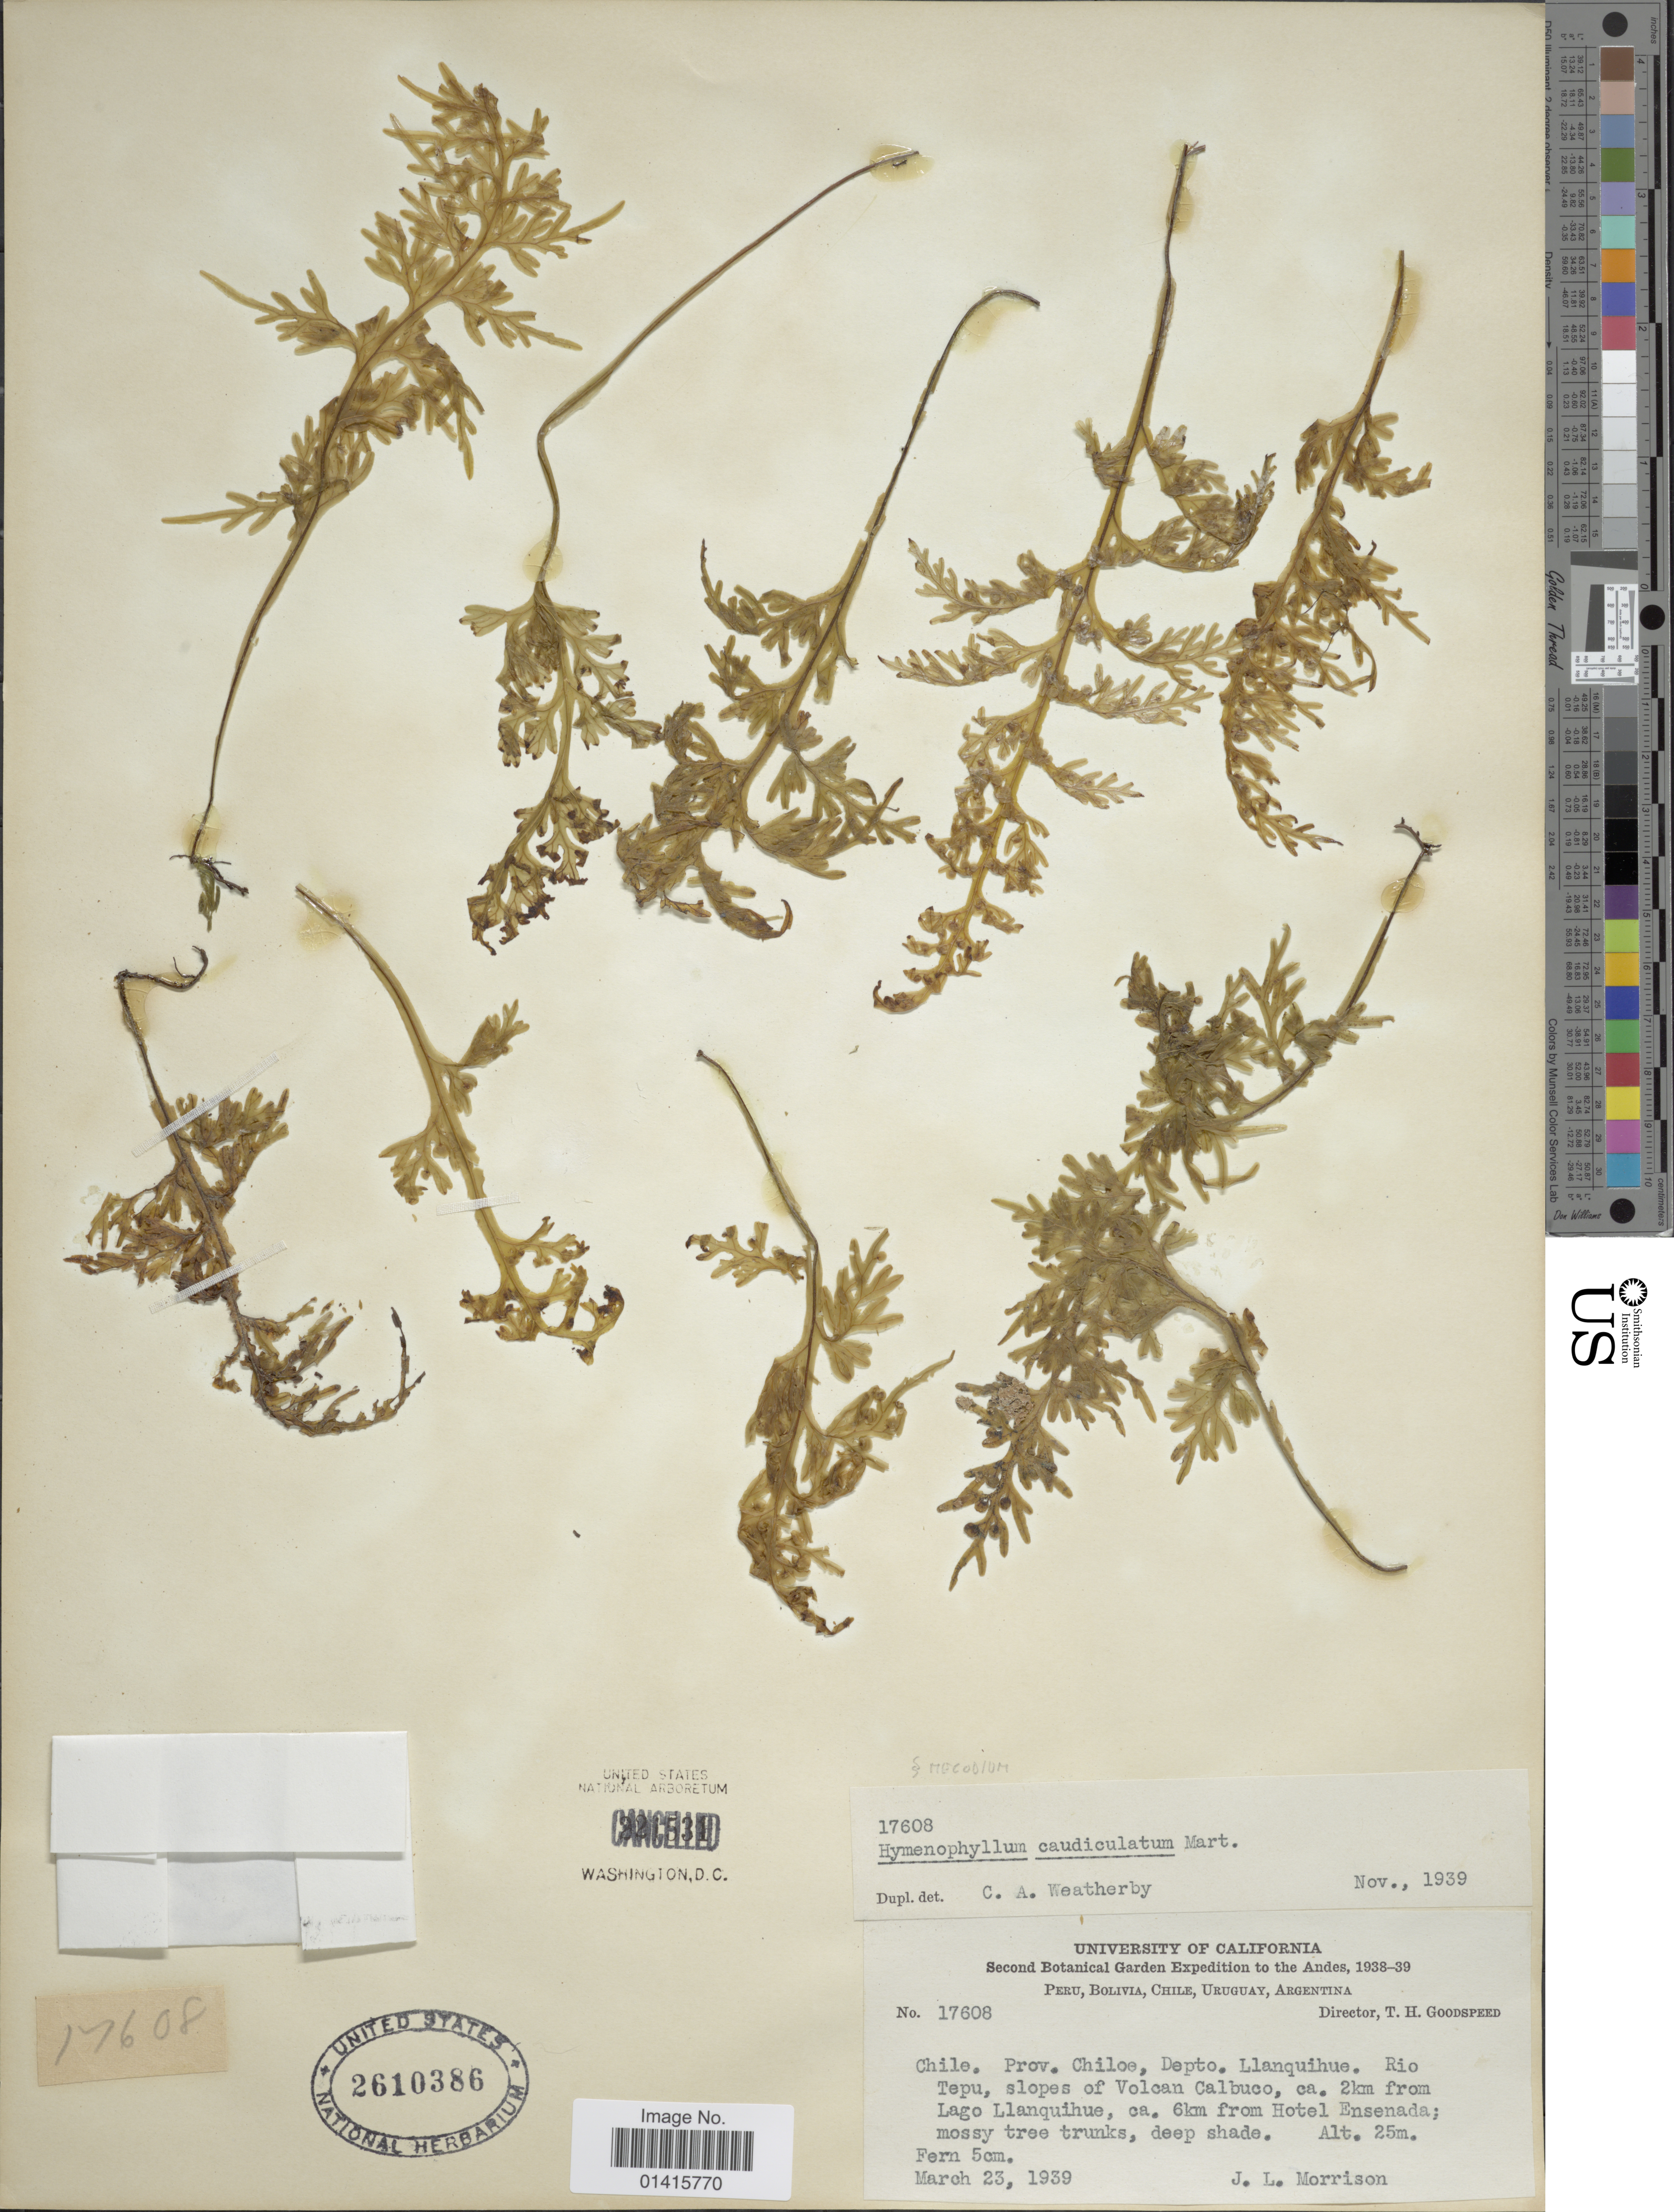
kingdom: Plantae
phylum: Tracheophyta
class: Polypodiopsida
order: Hymenophyllales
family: Hymenophyllaceae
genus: Hymenophyllum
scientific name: Hymenophyllum caudiculatum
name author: Mart.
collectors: J. L. Morrison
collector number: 17608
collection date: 1939-03-23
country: Chile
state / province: Arica y Parinacota (XV)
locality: Chile, prov. Chiloe, Depto. Llangquihue, Rio Tepu, slopes of Vilcan Calbuco, ca. 2km from Lago llanquihue, ca. 6 km from Hotel Ensenada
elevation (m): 25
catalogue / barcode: US 2610386